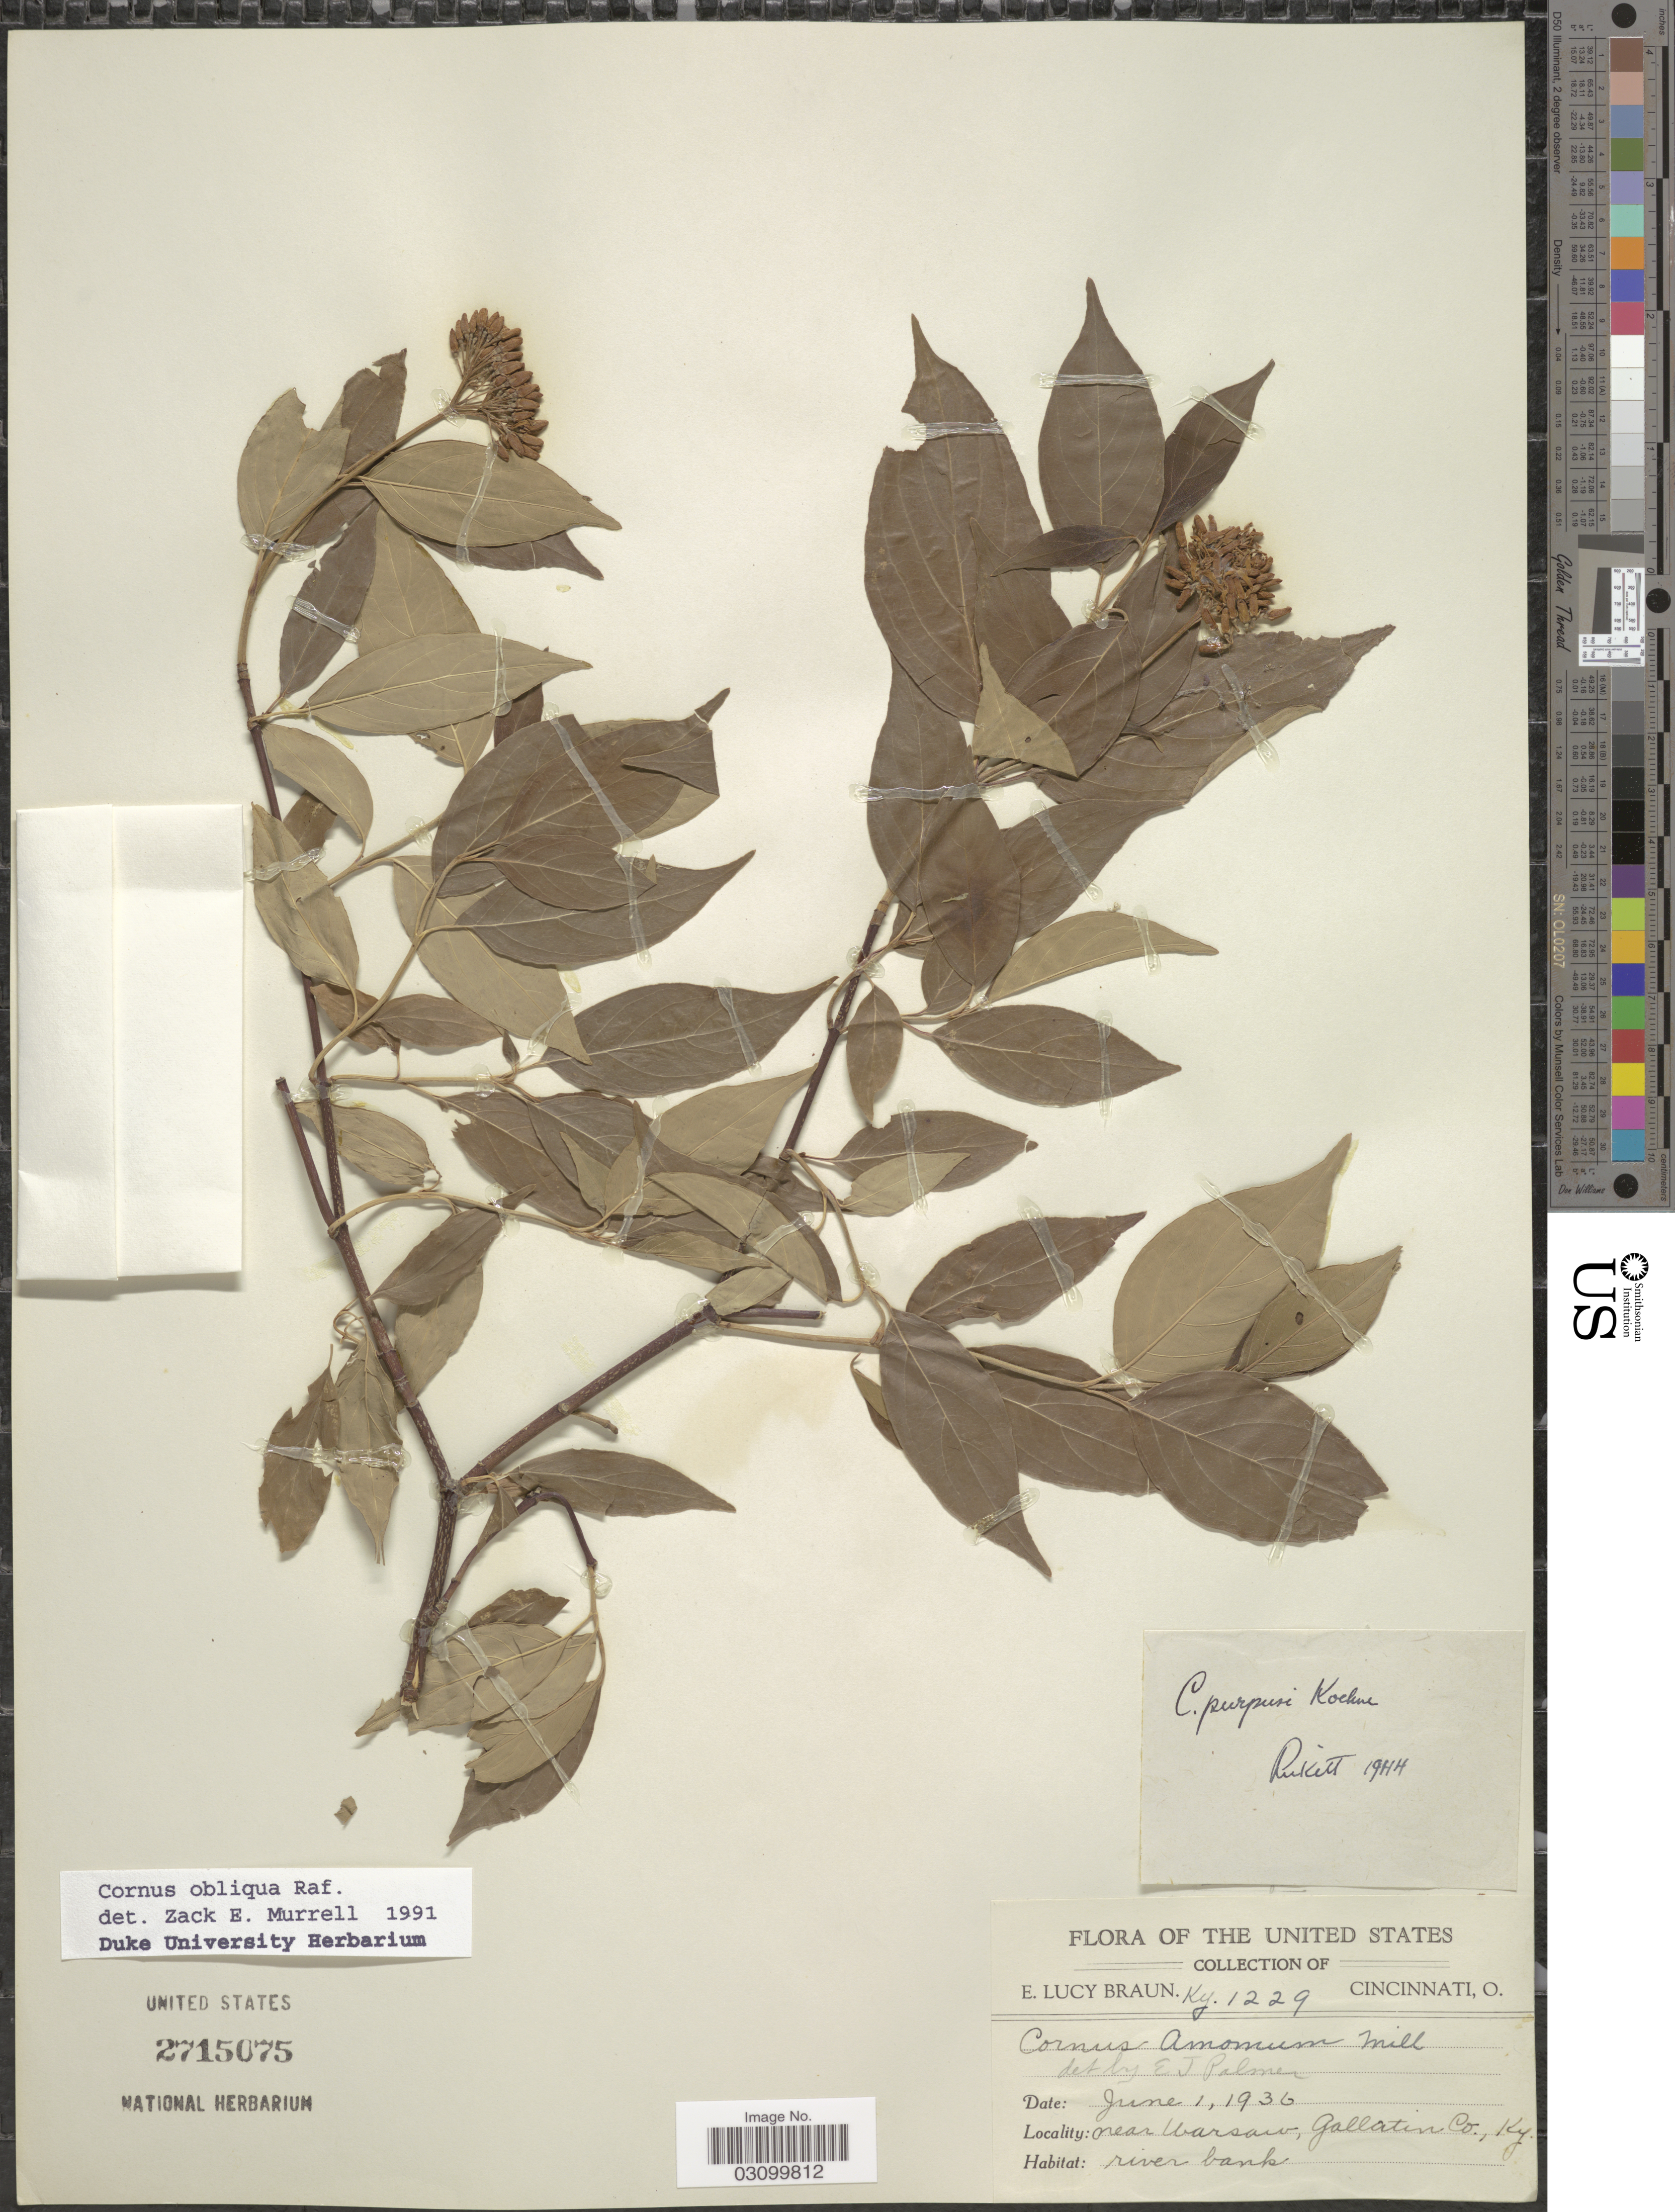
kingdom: Plantae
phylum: Tracheophyta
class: Magnoliopsida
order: Cornales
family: Cornaceae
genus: Cornus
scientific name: Cornus obliqua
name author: Raf.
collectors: E. L. Braun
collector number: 1229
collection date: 1936-06-01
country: United States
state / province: Kentucky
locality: Near Warsaw, Gallatin Co.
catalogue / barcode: US 2715075